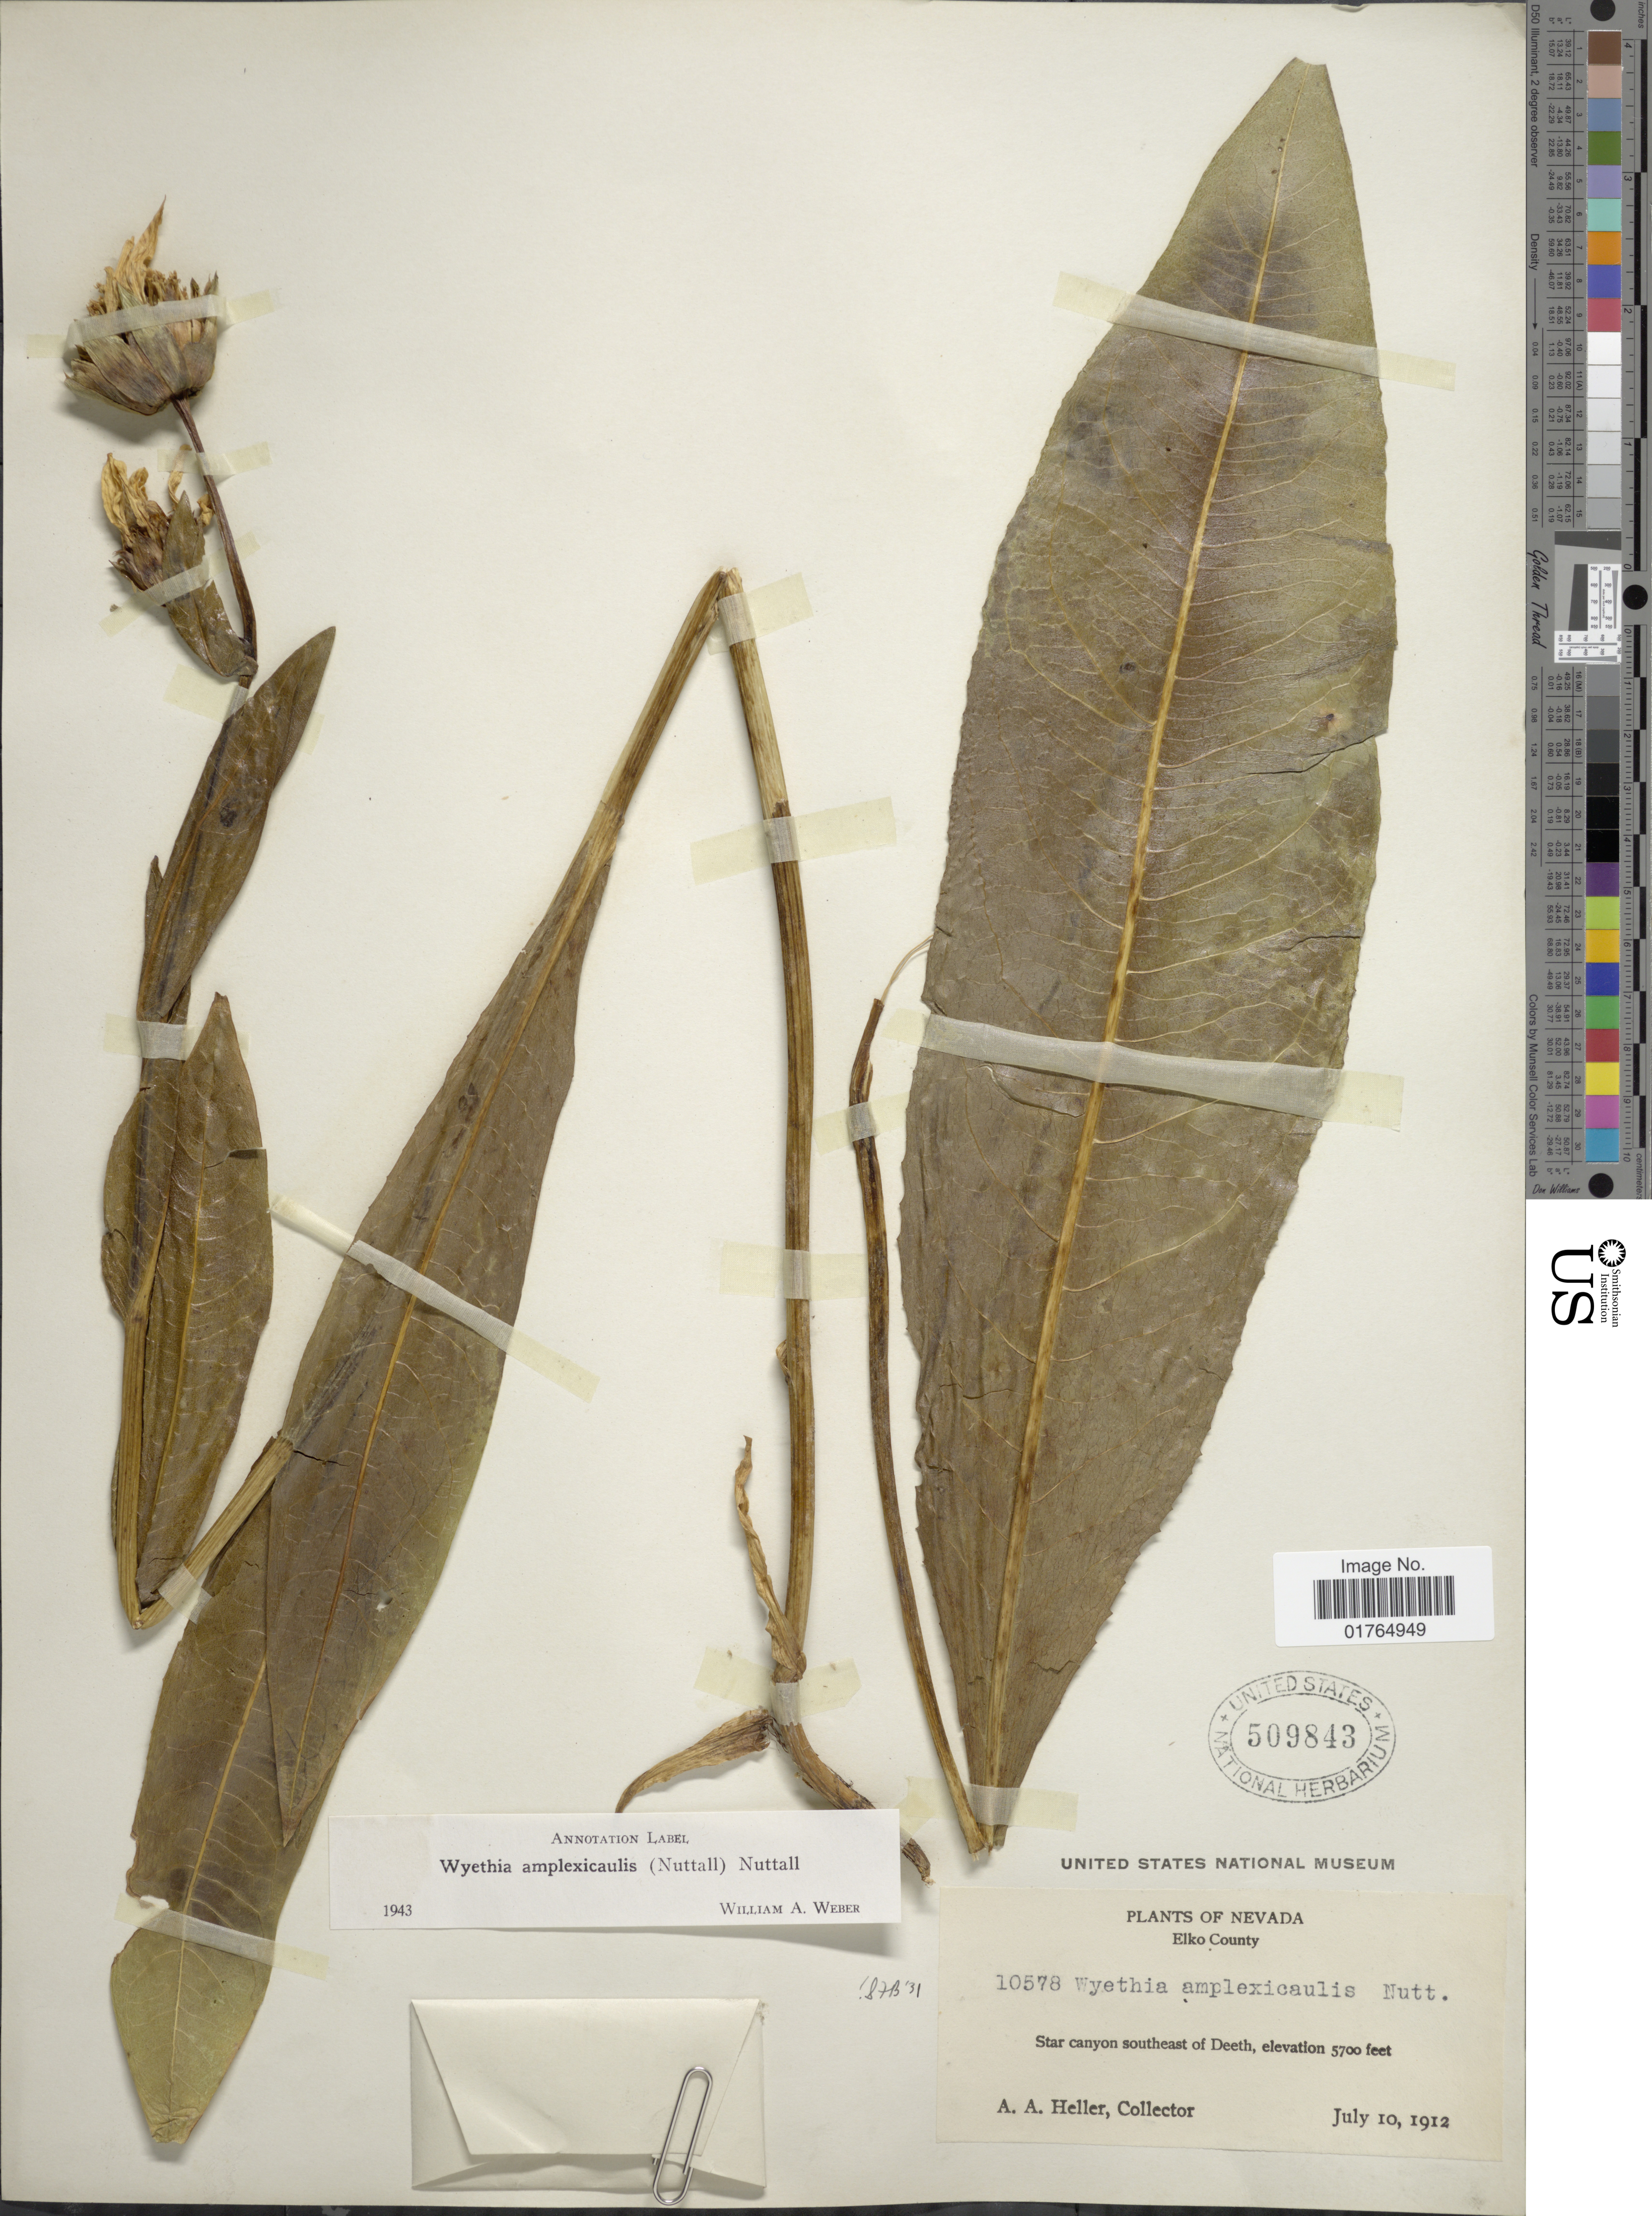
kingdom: Plantae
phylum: Tracheophyta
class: Magnoliopsida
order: Asterales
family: Asteraceae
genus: Wyethia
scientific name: Wyethia amplexicaulis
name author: Nutt.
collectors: A. A. Heller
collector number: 10578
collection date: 1912-07-10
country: United States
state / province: Nevada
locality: Elko County, Star canyon southeast of Deeth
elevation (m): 1737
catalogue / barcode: US 509843